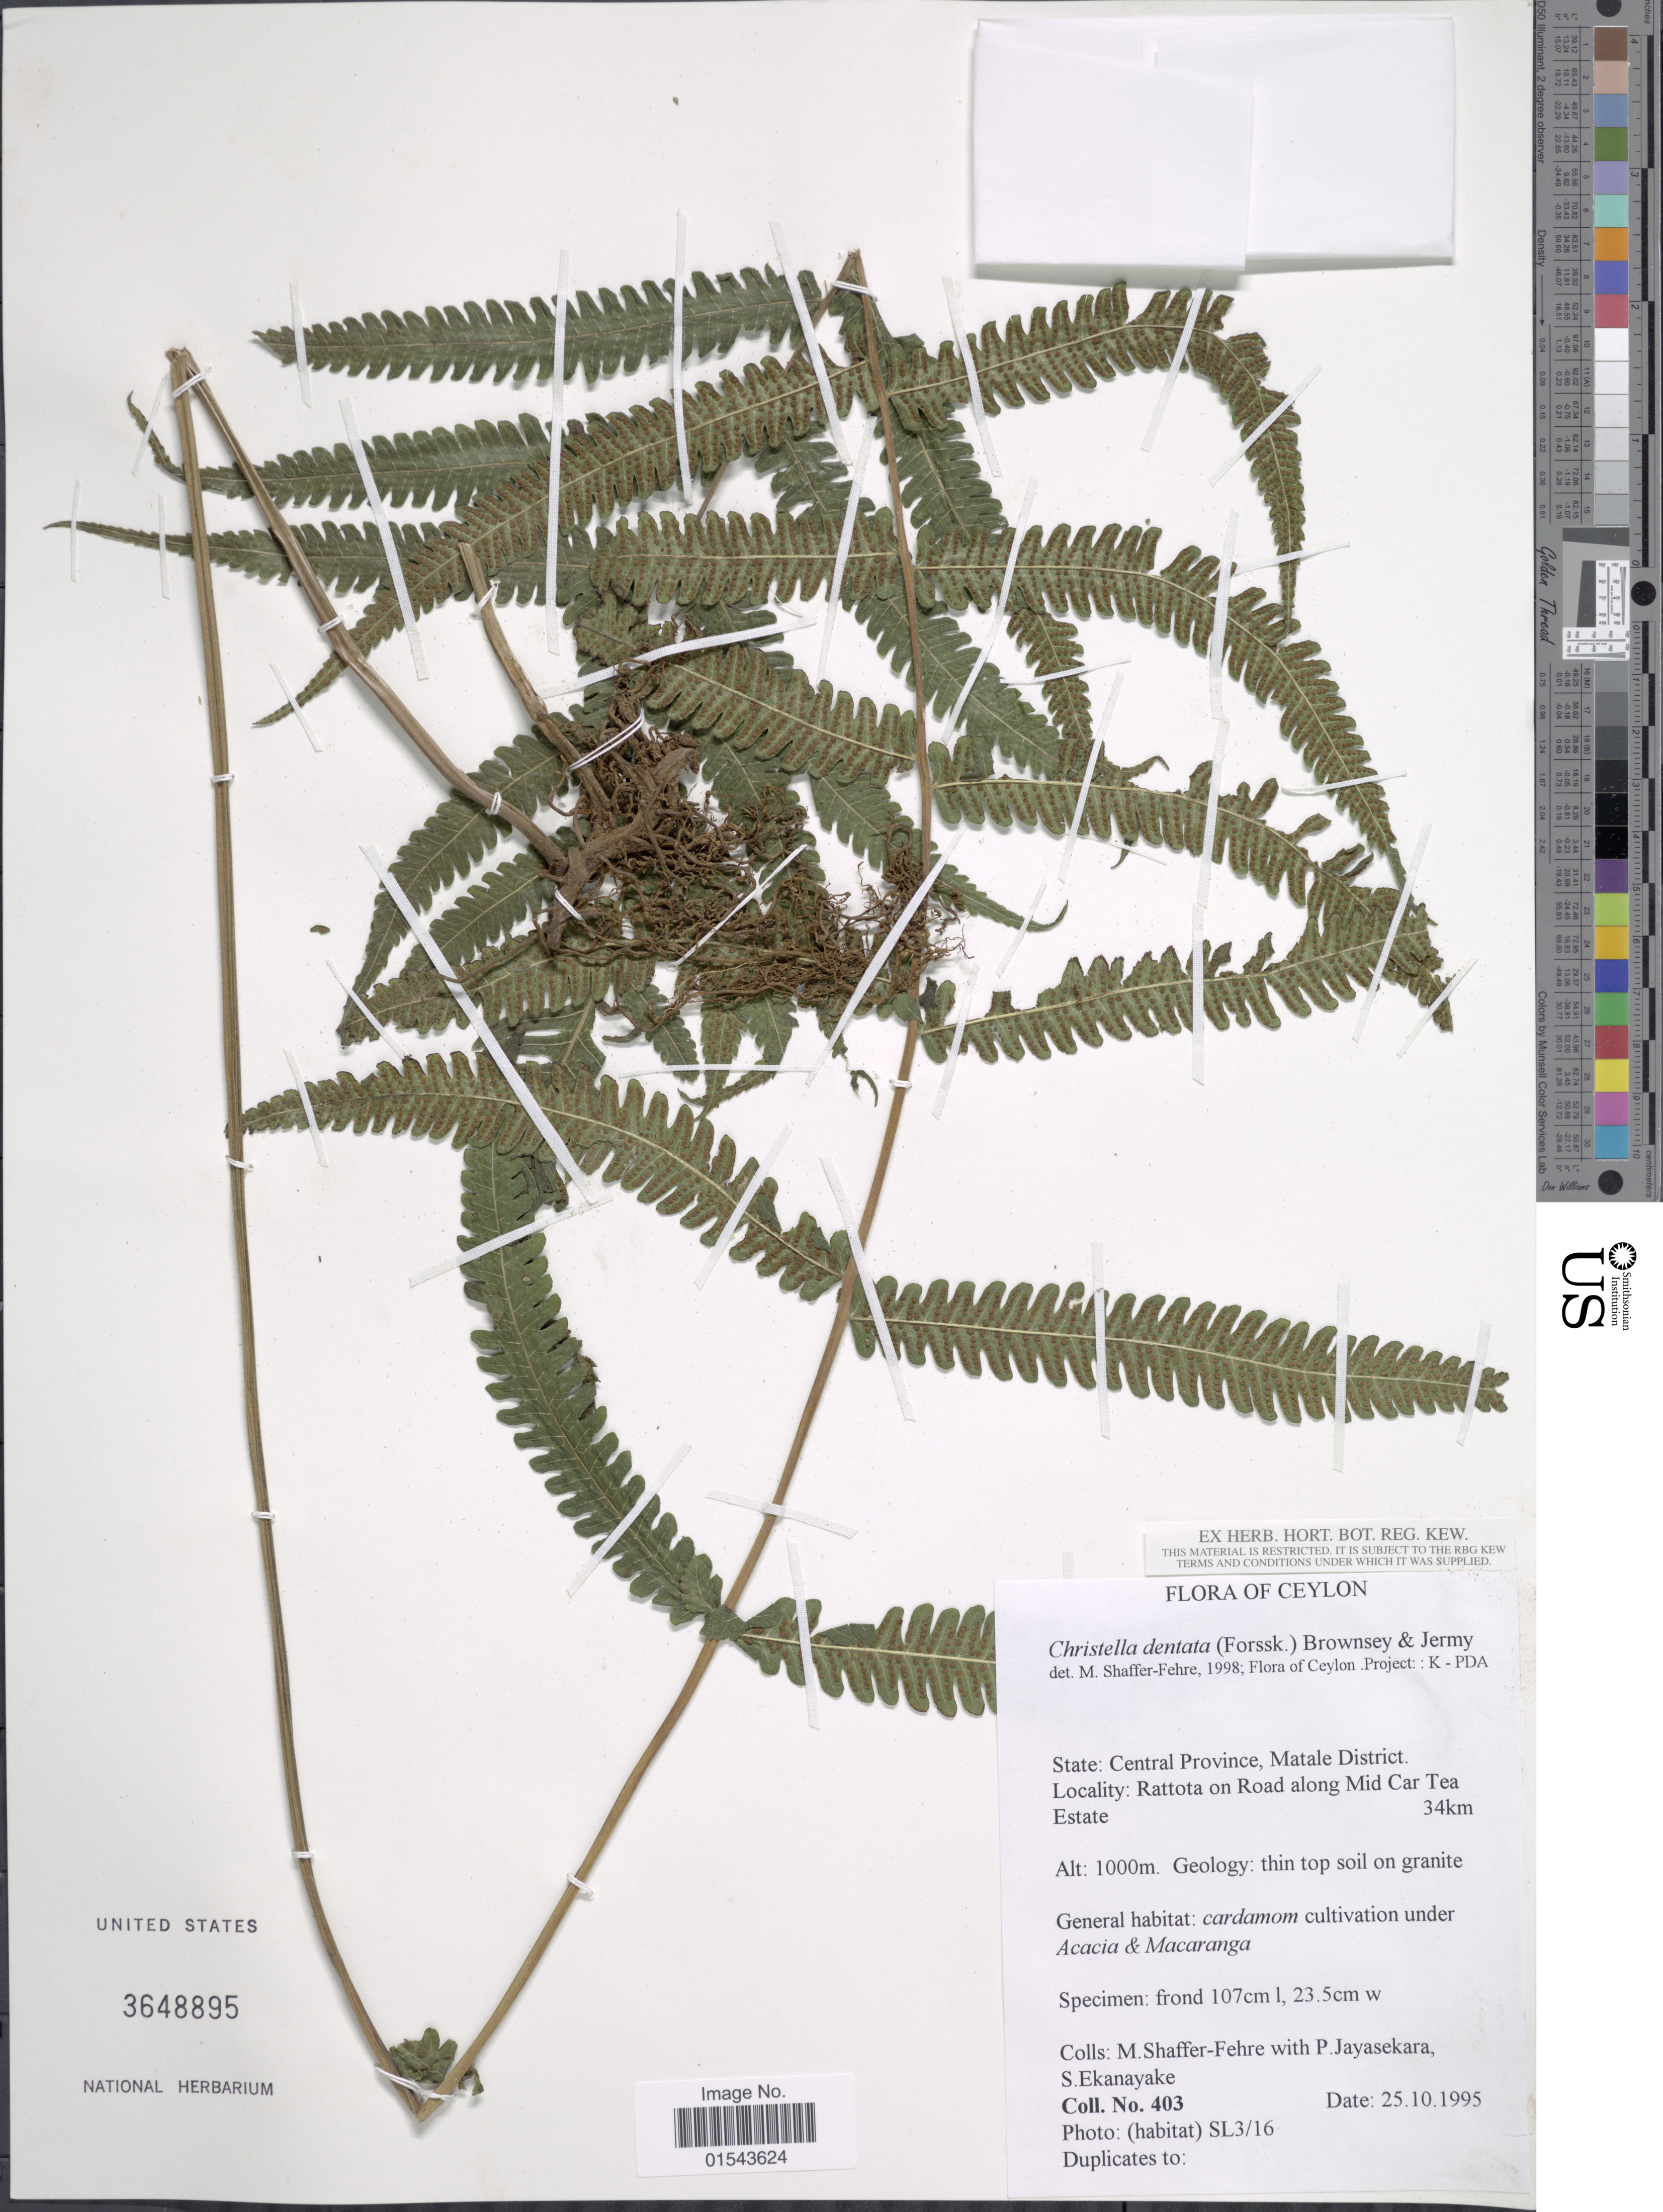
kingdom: Plantae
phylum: Tracheophyta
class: Polypodiopsida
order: Polypodiales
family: Thelypteridaceae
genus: Christella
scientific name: Christella dentata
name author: (Forssk.) Brownsey & Jermy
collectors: M. Shaffer-Fehre, P. Jayasekera & S. Ekanayake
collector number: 403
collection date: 1995-10-25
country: Sri Lanka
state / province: Central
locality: Ceylon. Central Province, Matale District. Rattota on road along Mid Car Tea Estate 34 km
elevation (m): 1000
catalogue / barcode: US 3648895